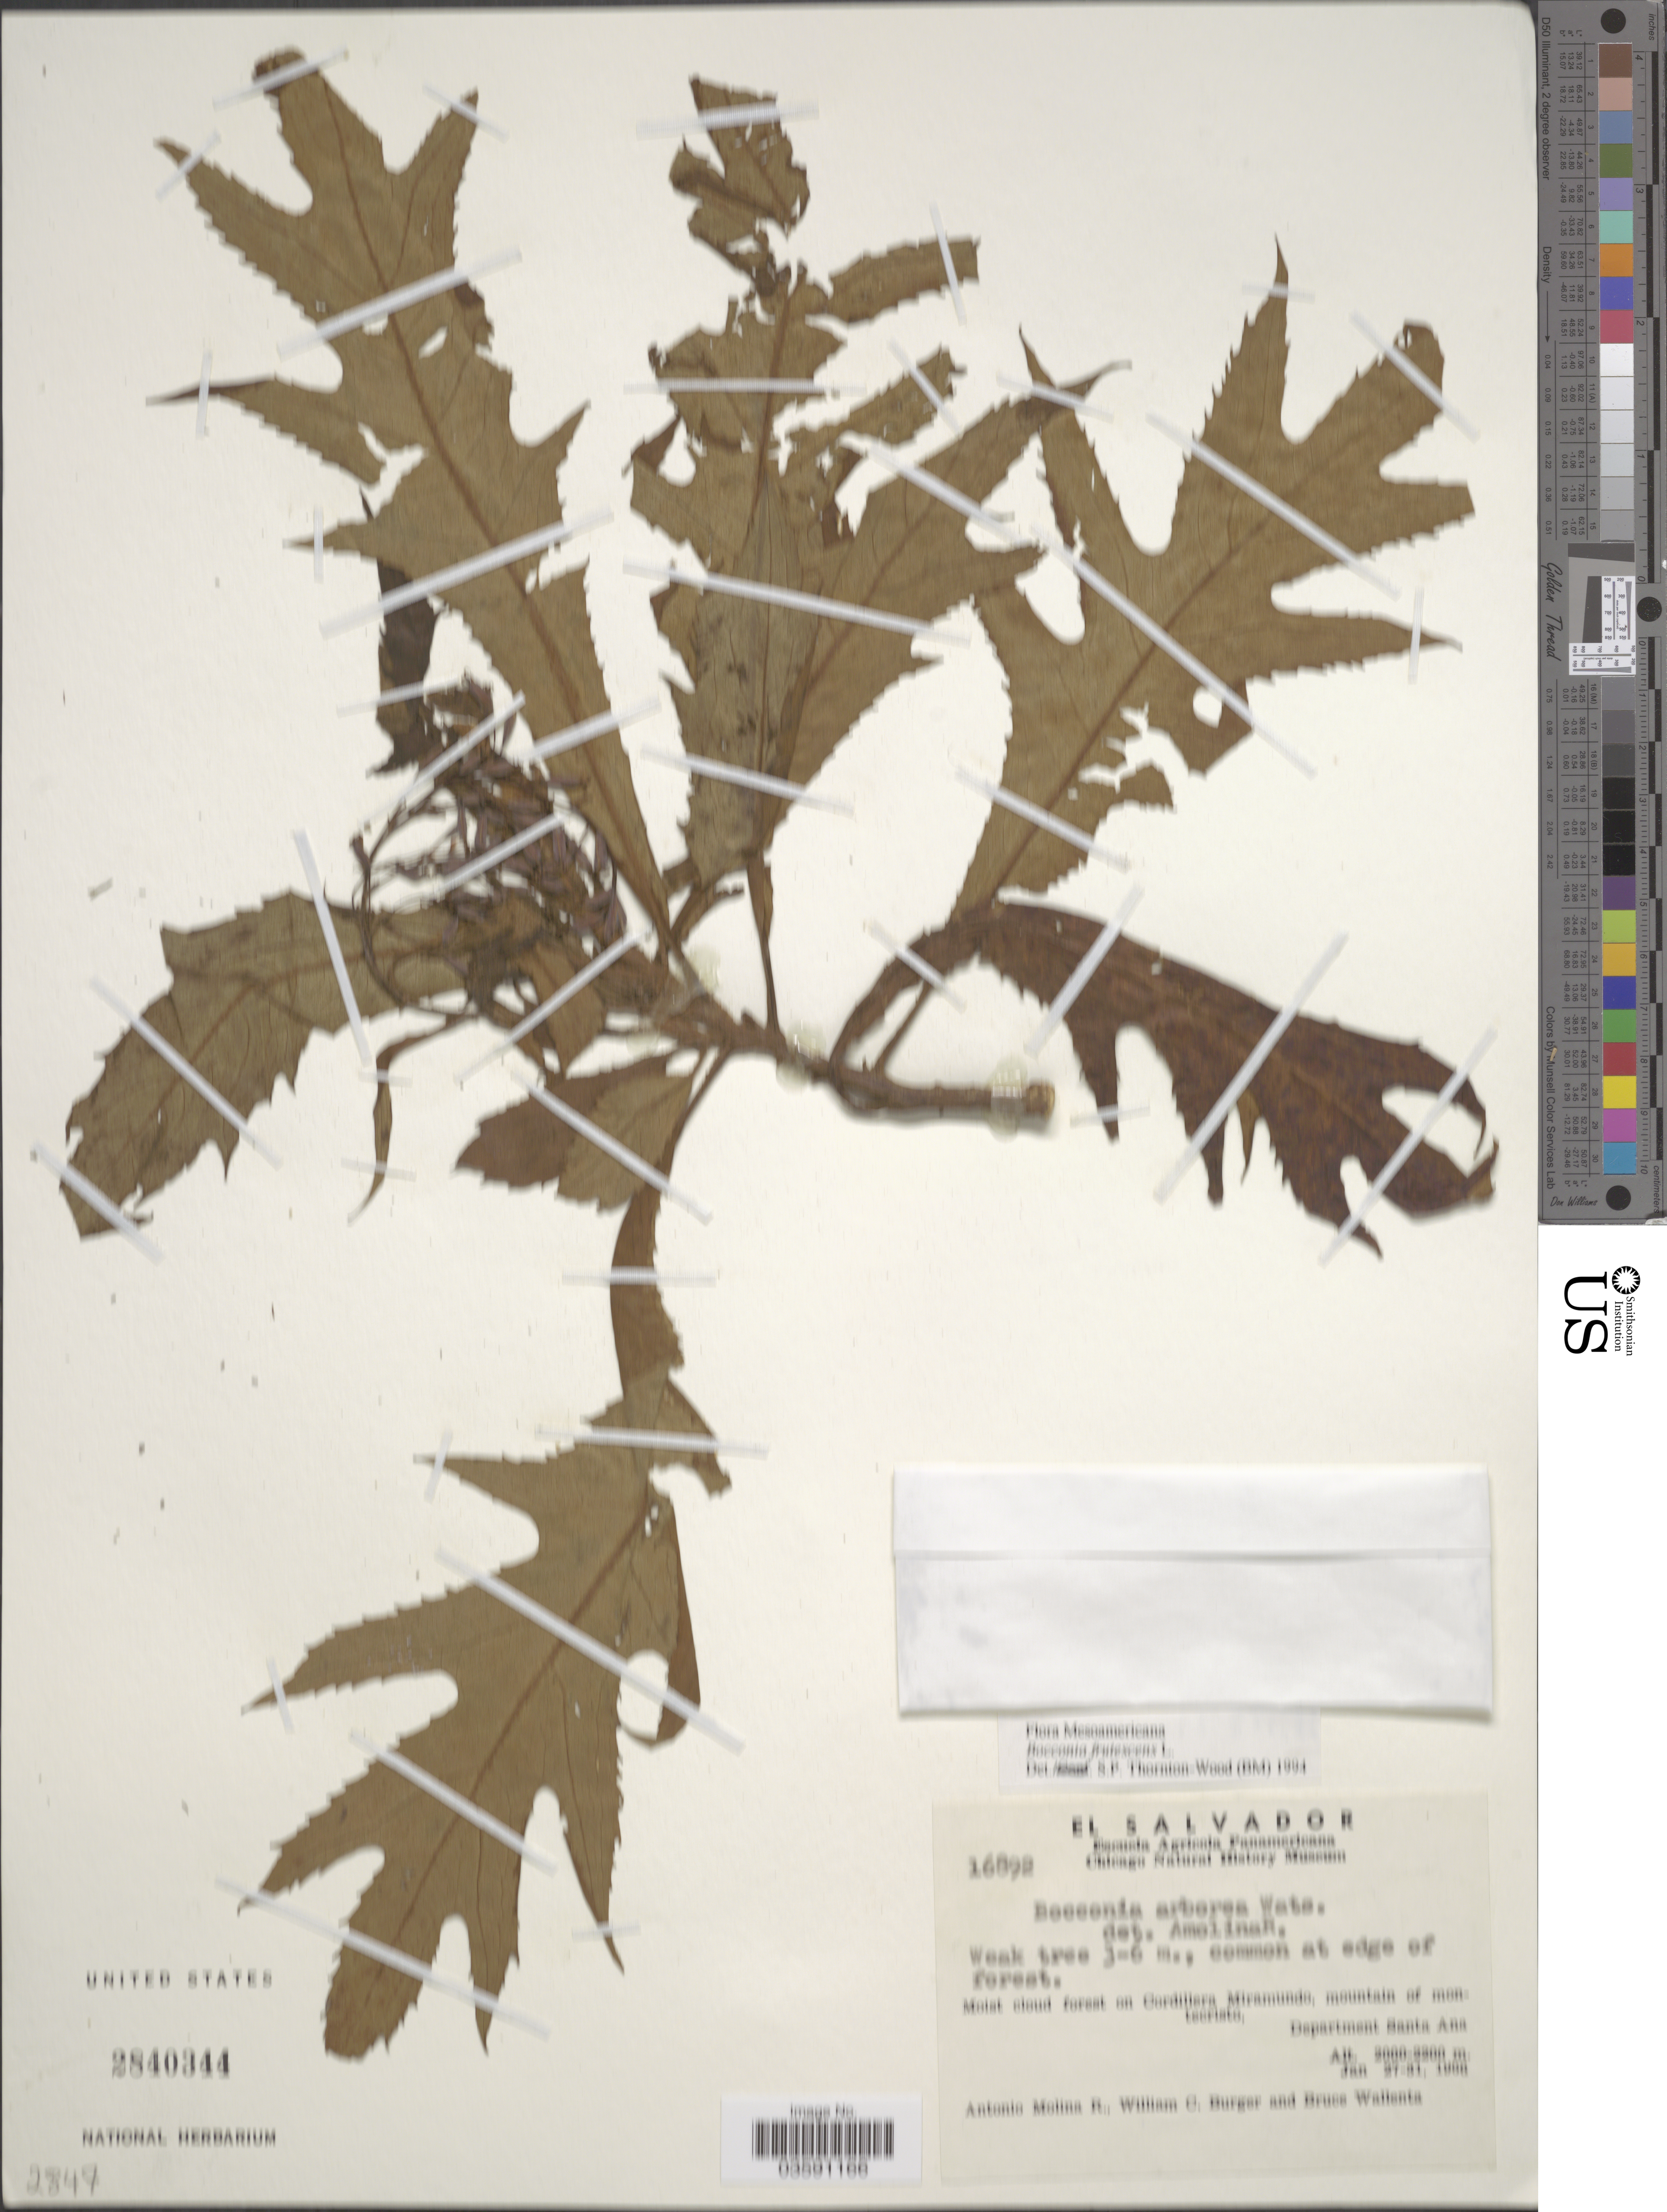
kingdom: Plantae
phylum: Tracheophyta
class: Magnoliopsida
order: Ranunculales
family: Papaveraceae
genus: Bocconia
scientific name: Bocconia frutescens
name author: L.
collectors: A. Molina R., W. Burger & B. Wallenta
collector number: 16092*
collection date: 1900-01-27/1900-01-31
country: El Salvador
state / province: Santa Ana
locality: Cordillera Miramundo, mountain of montecristo, Department Santa Ana.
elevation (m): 2000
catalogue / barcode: US 2840344